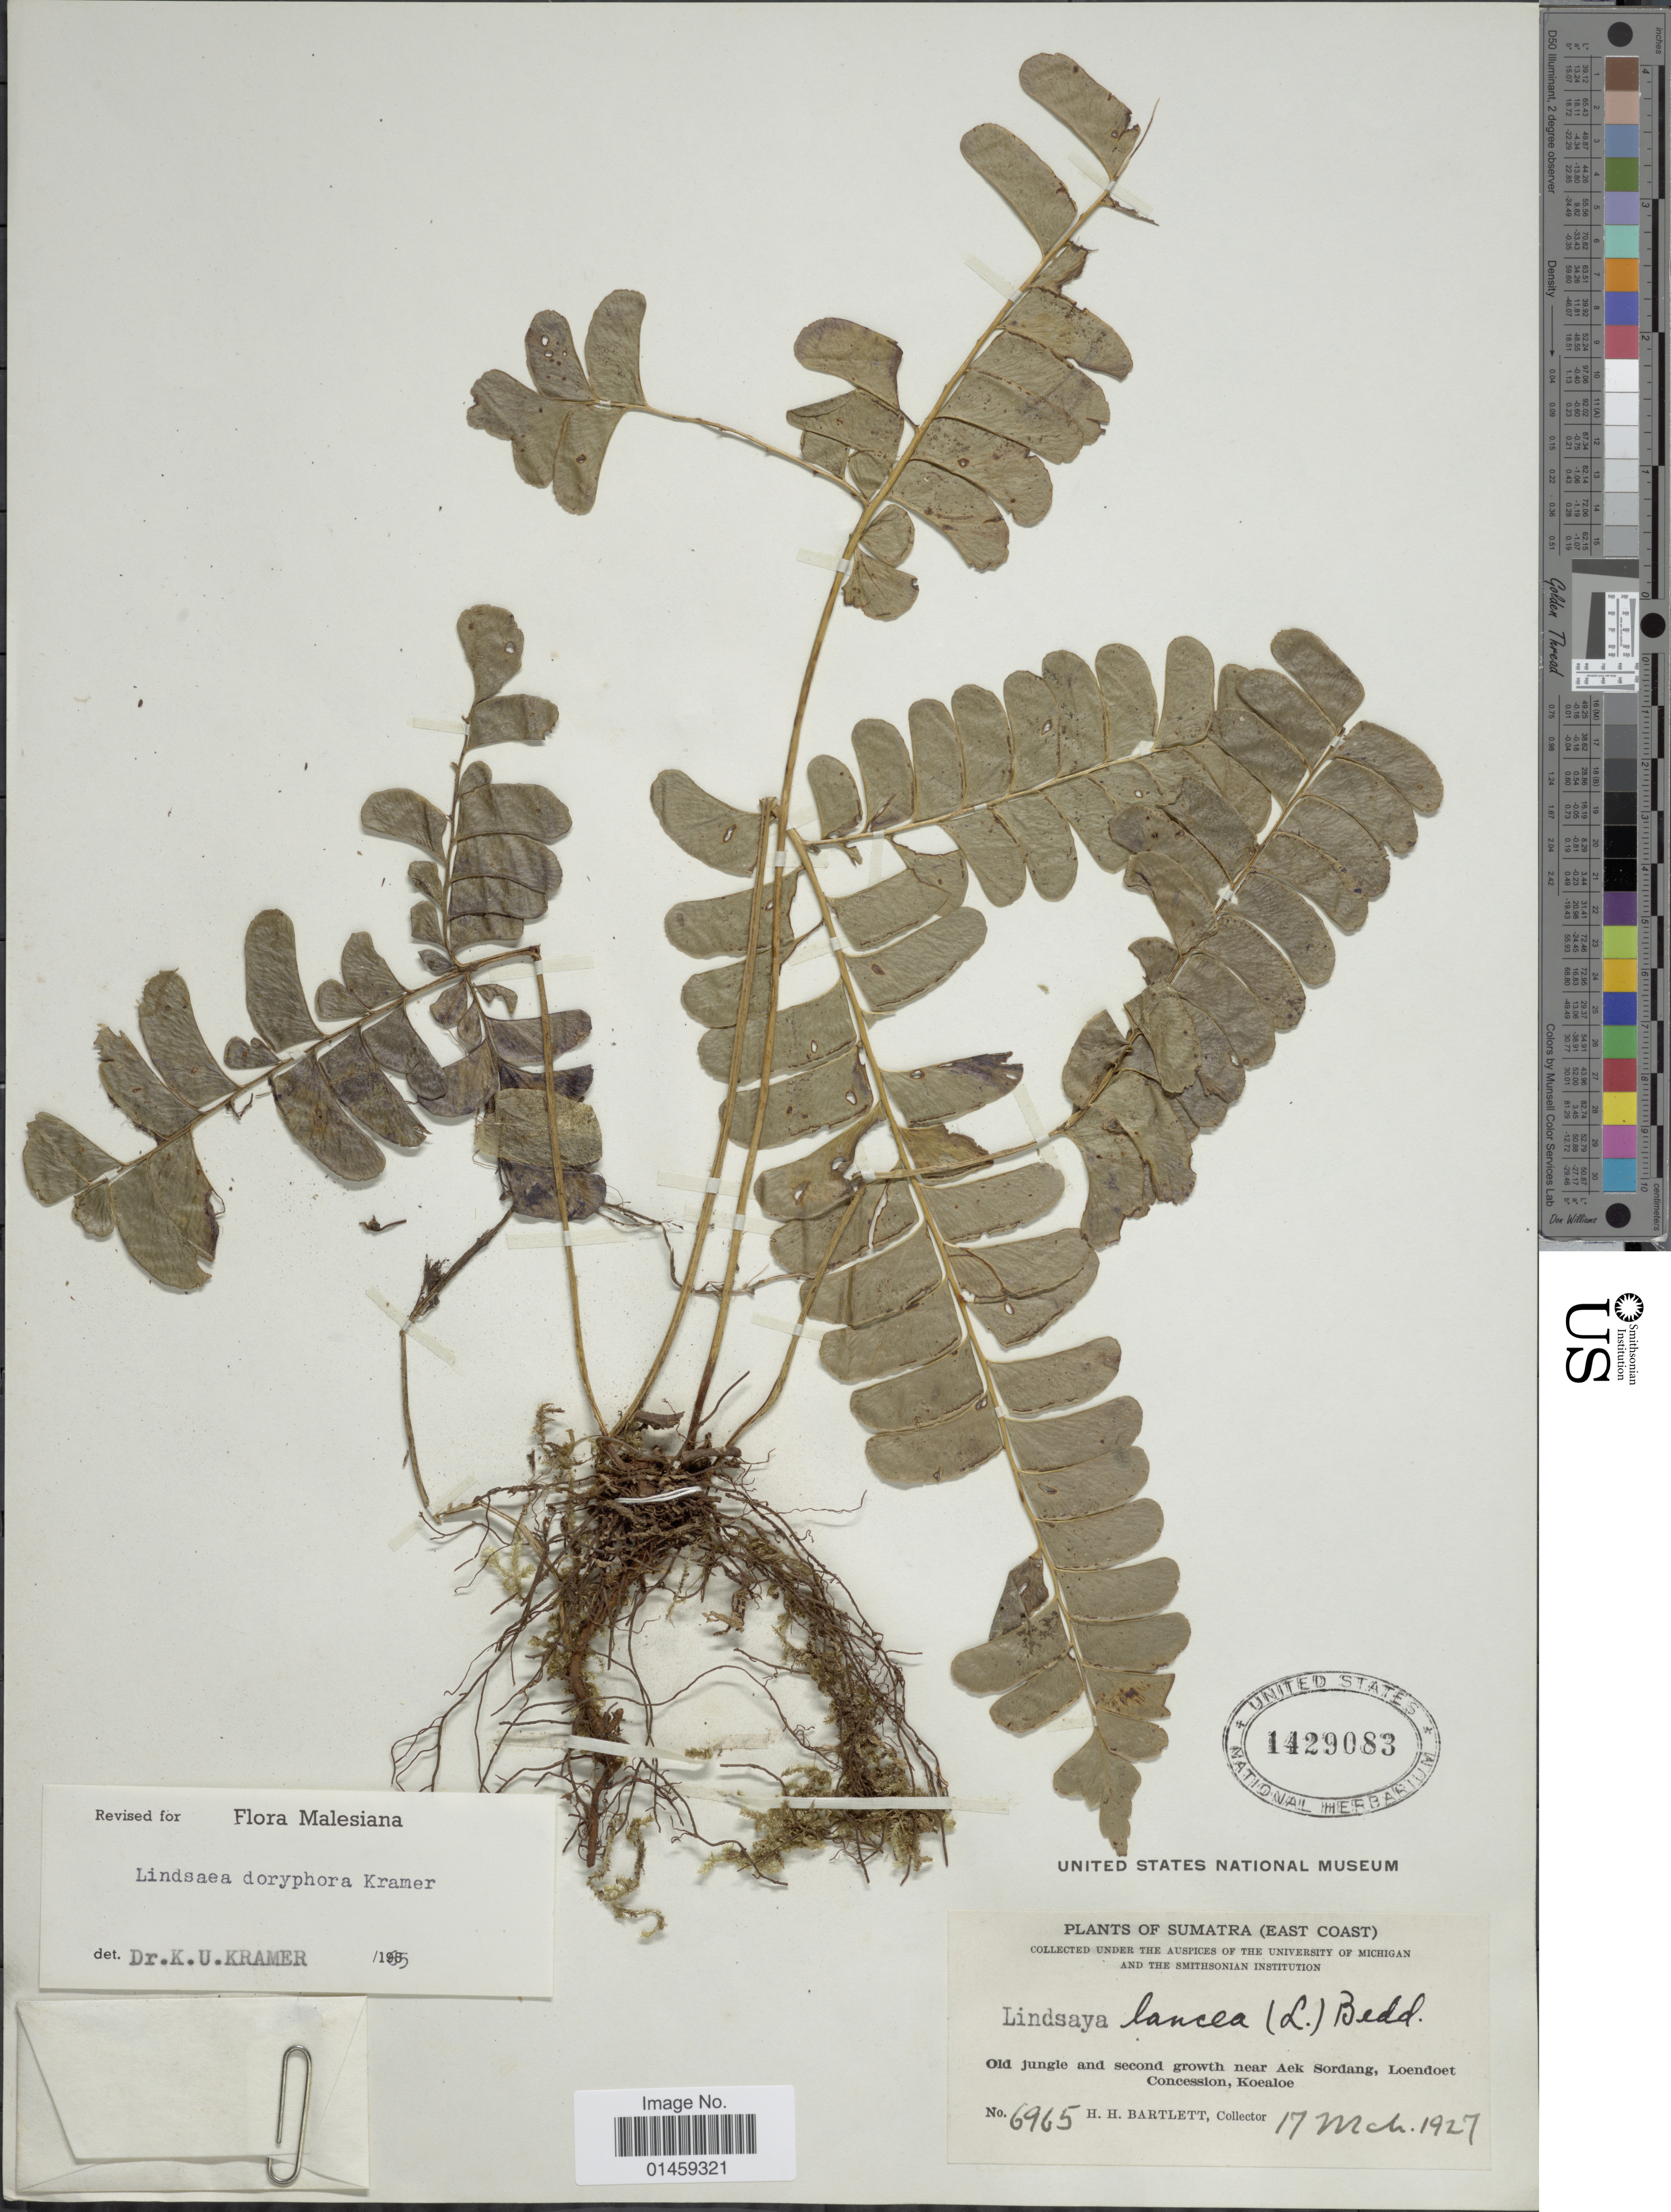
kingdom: Plantae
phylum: Tracheophyta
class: Polypodiopsida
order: Polypodiales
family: Lindsaeaceae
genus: Lindsaea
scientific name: Lindsaea doryphora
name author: K.U. Kramer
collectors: H. H. Bartlett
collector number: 6965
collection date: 1927-03-17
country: Indonesia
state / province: Sumatra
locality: East Coast. Old jungle and second growth near Aek Sordang, Loendoet Concession, Koealoe.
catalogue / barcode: US 1429083